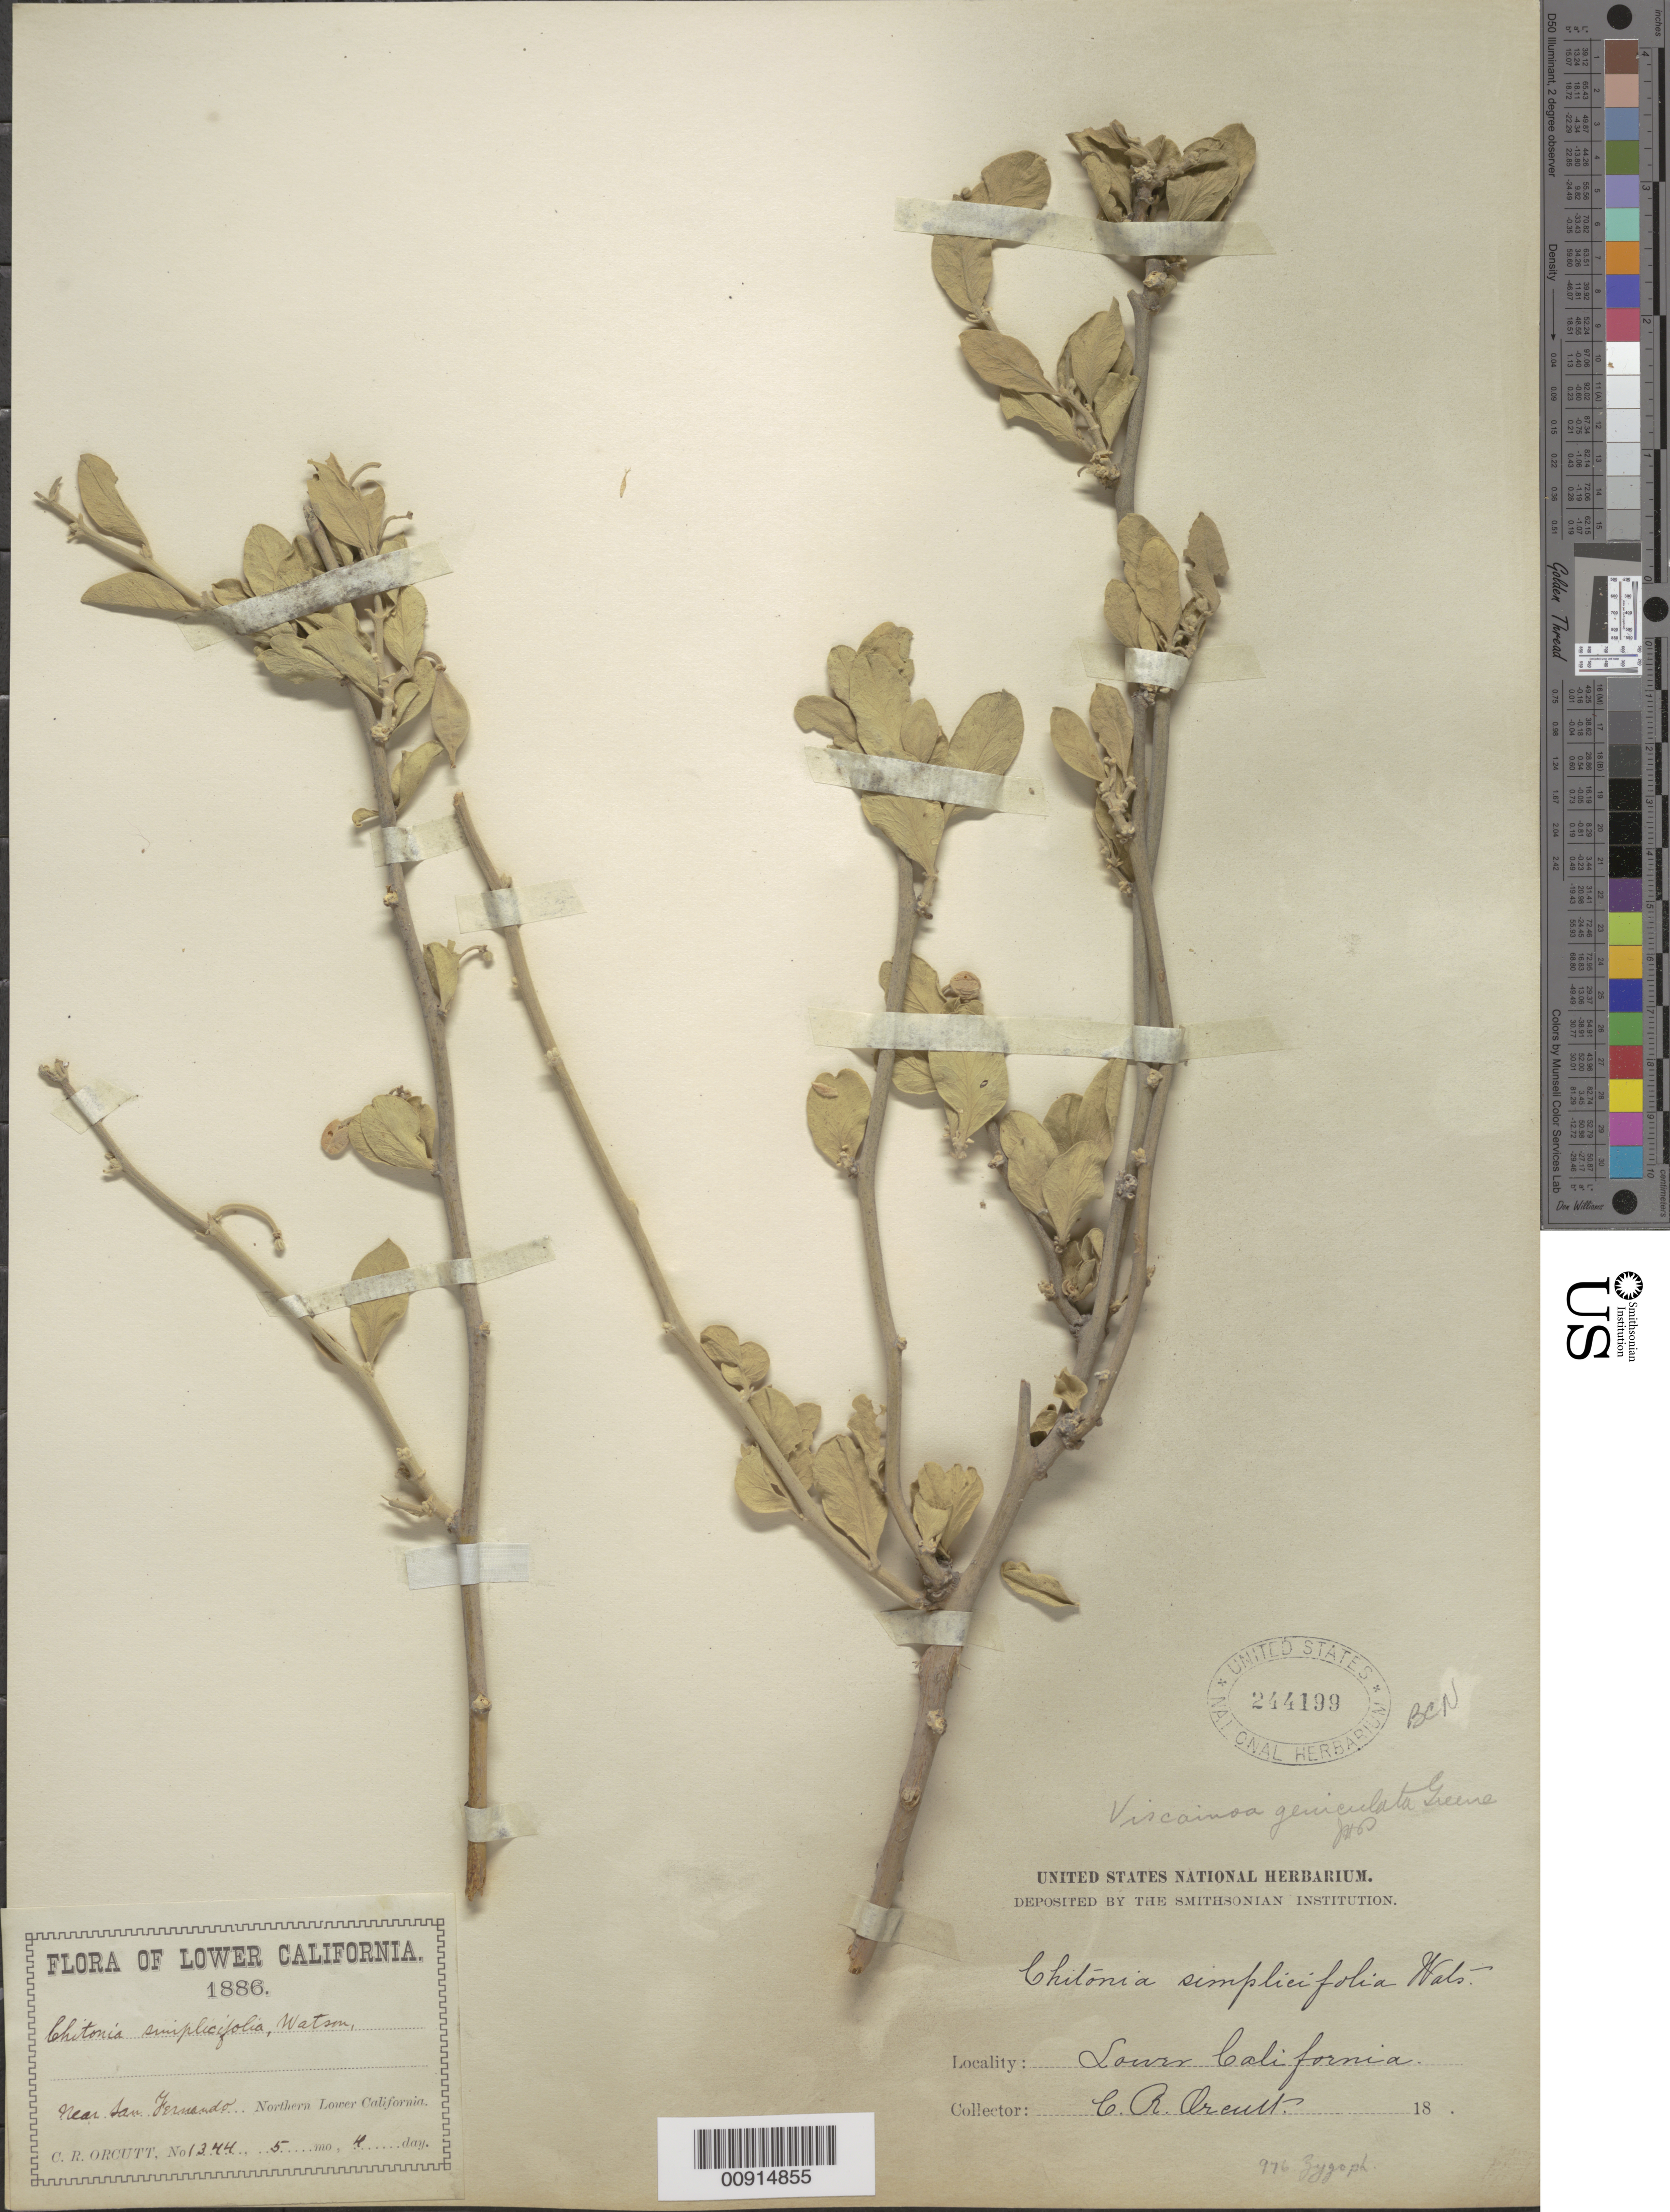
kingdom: Plantae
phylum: Tracheophyta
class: Magnoliopsida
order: Zygophyllales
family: Zygophyllaceae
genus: Viscainoa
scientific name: Viscainoa geniculata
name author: (Kellogg) Greene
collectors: C. R. Orcutt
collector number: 1344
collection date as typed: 04 May 1886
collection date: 1886-05-04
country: Mexico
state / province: Baja California Norte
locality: Near San Fernando, Northern Lower California.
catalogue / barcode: US 244199